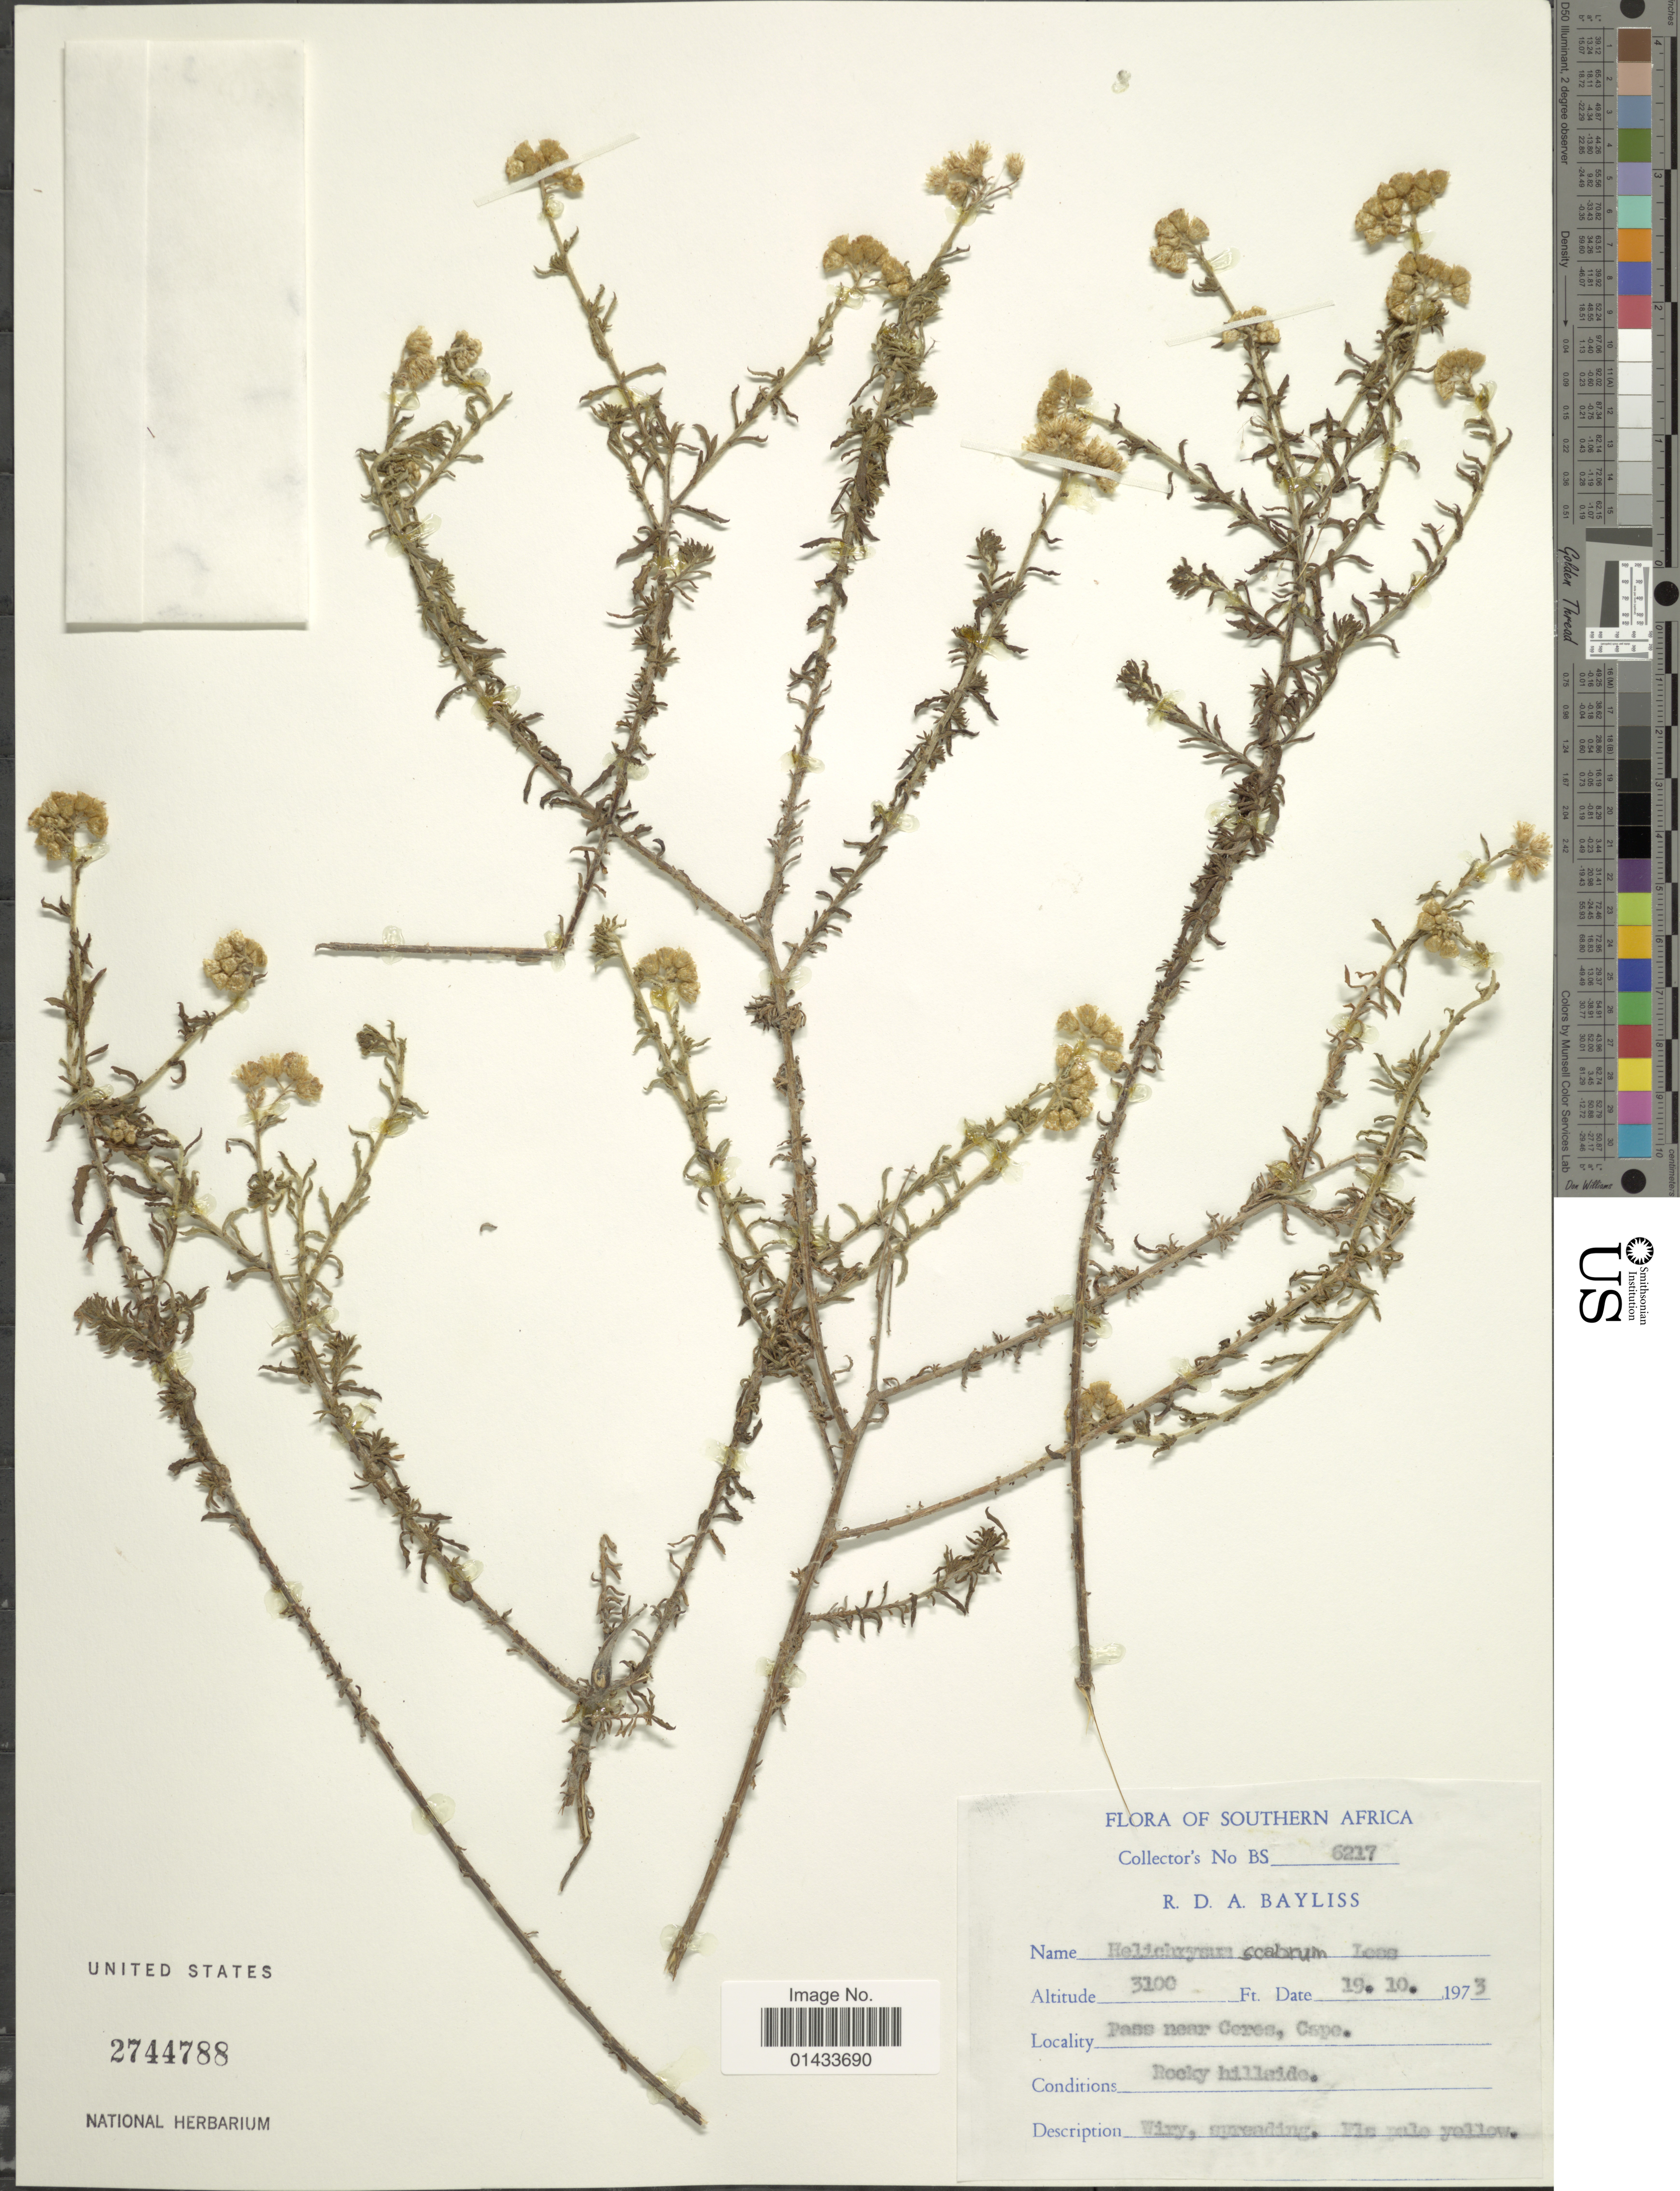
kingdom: Plantae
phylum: Tracheophyta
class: Magnoliopsida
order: Asterales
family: Asteraceae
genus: Helichrysum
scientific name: Helichrysum scabrum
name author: Less.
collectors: R. Bayliss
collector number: BS 6217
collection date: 1973-10-19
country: South Africa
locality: Southern Africa, Pass near Ceres, Cape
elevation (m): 945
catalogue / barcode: US 2744788